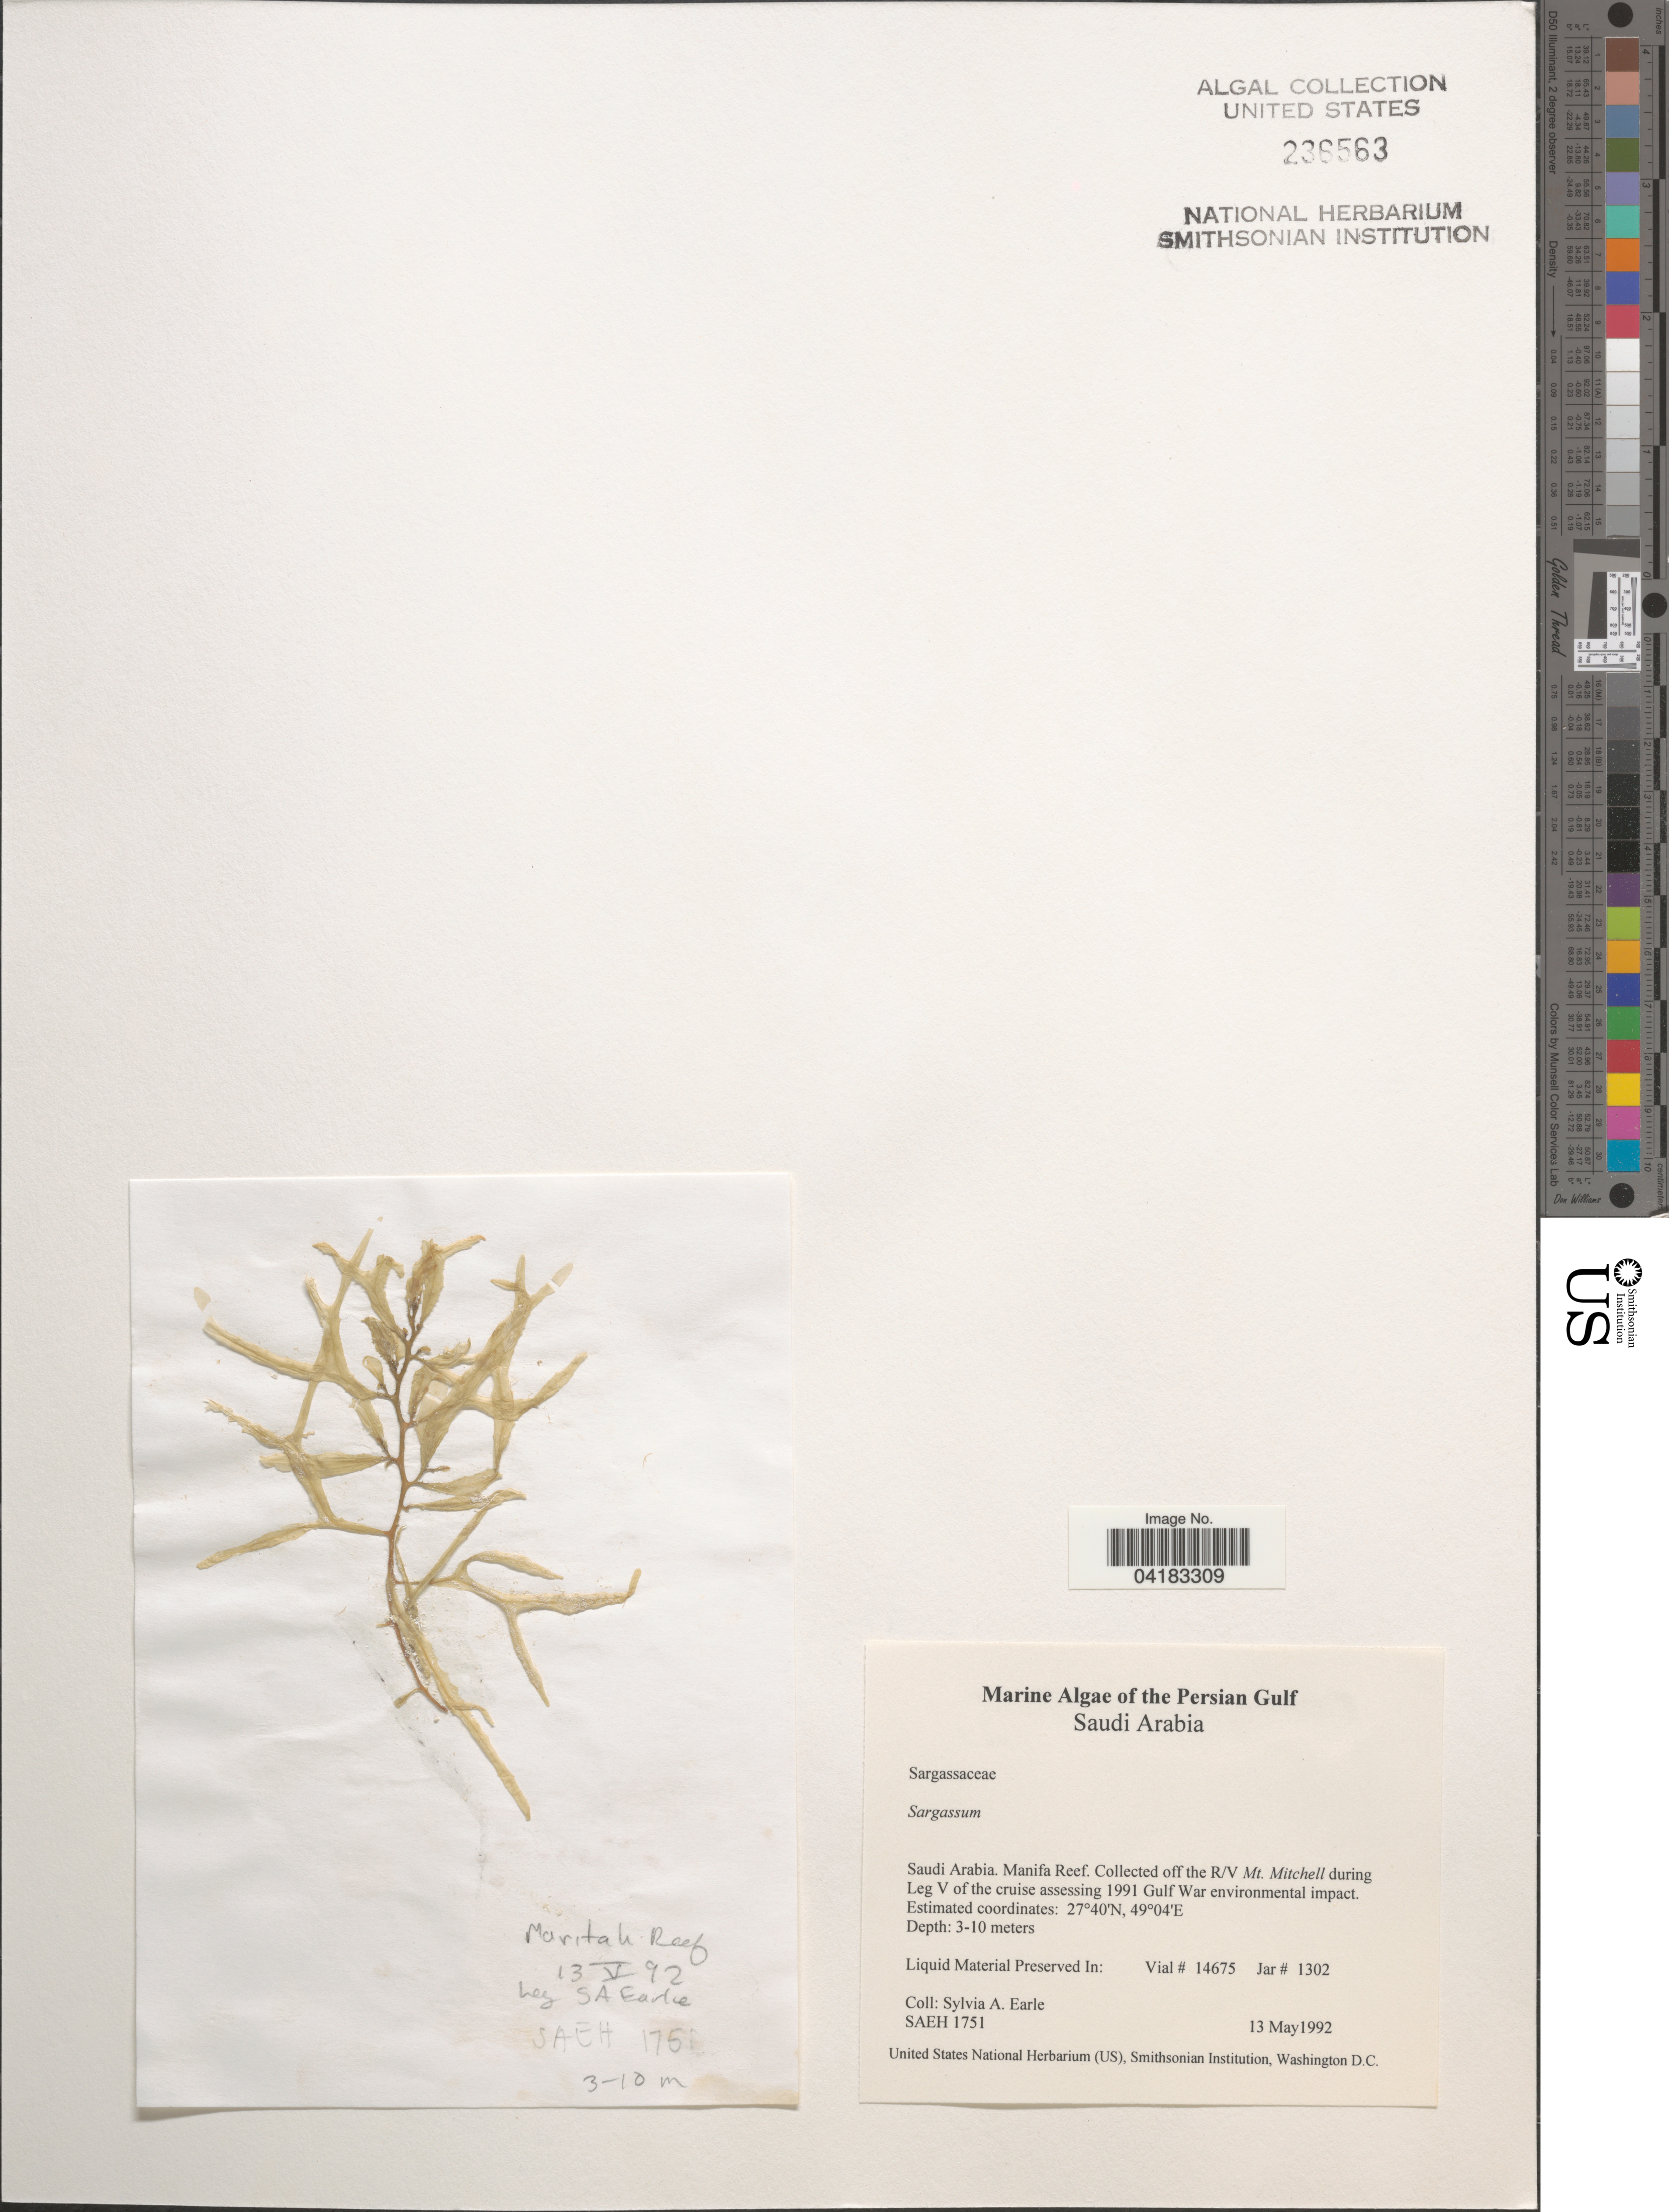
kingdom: Chromista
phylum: Ochrophyta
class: Phaeophyceae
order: Fucales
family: Sargassaceae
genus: Sargassum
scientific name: Sargassum sp.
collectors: S. A. Earle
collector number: SAEH1751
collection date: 1992-05-13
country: Saudi Arabia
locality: Persian Gulf. Manifa Reef. Off the R/V Mt. Mitchell during Leg V of the cruise assessing 1991 Gulf War environmental impact.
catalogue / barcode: US 236563